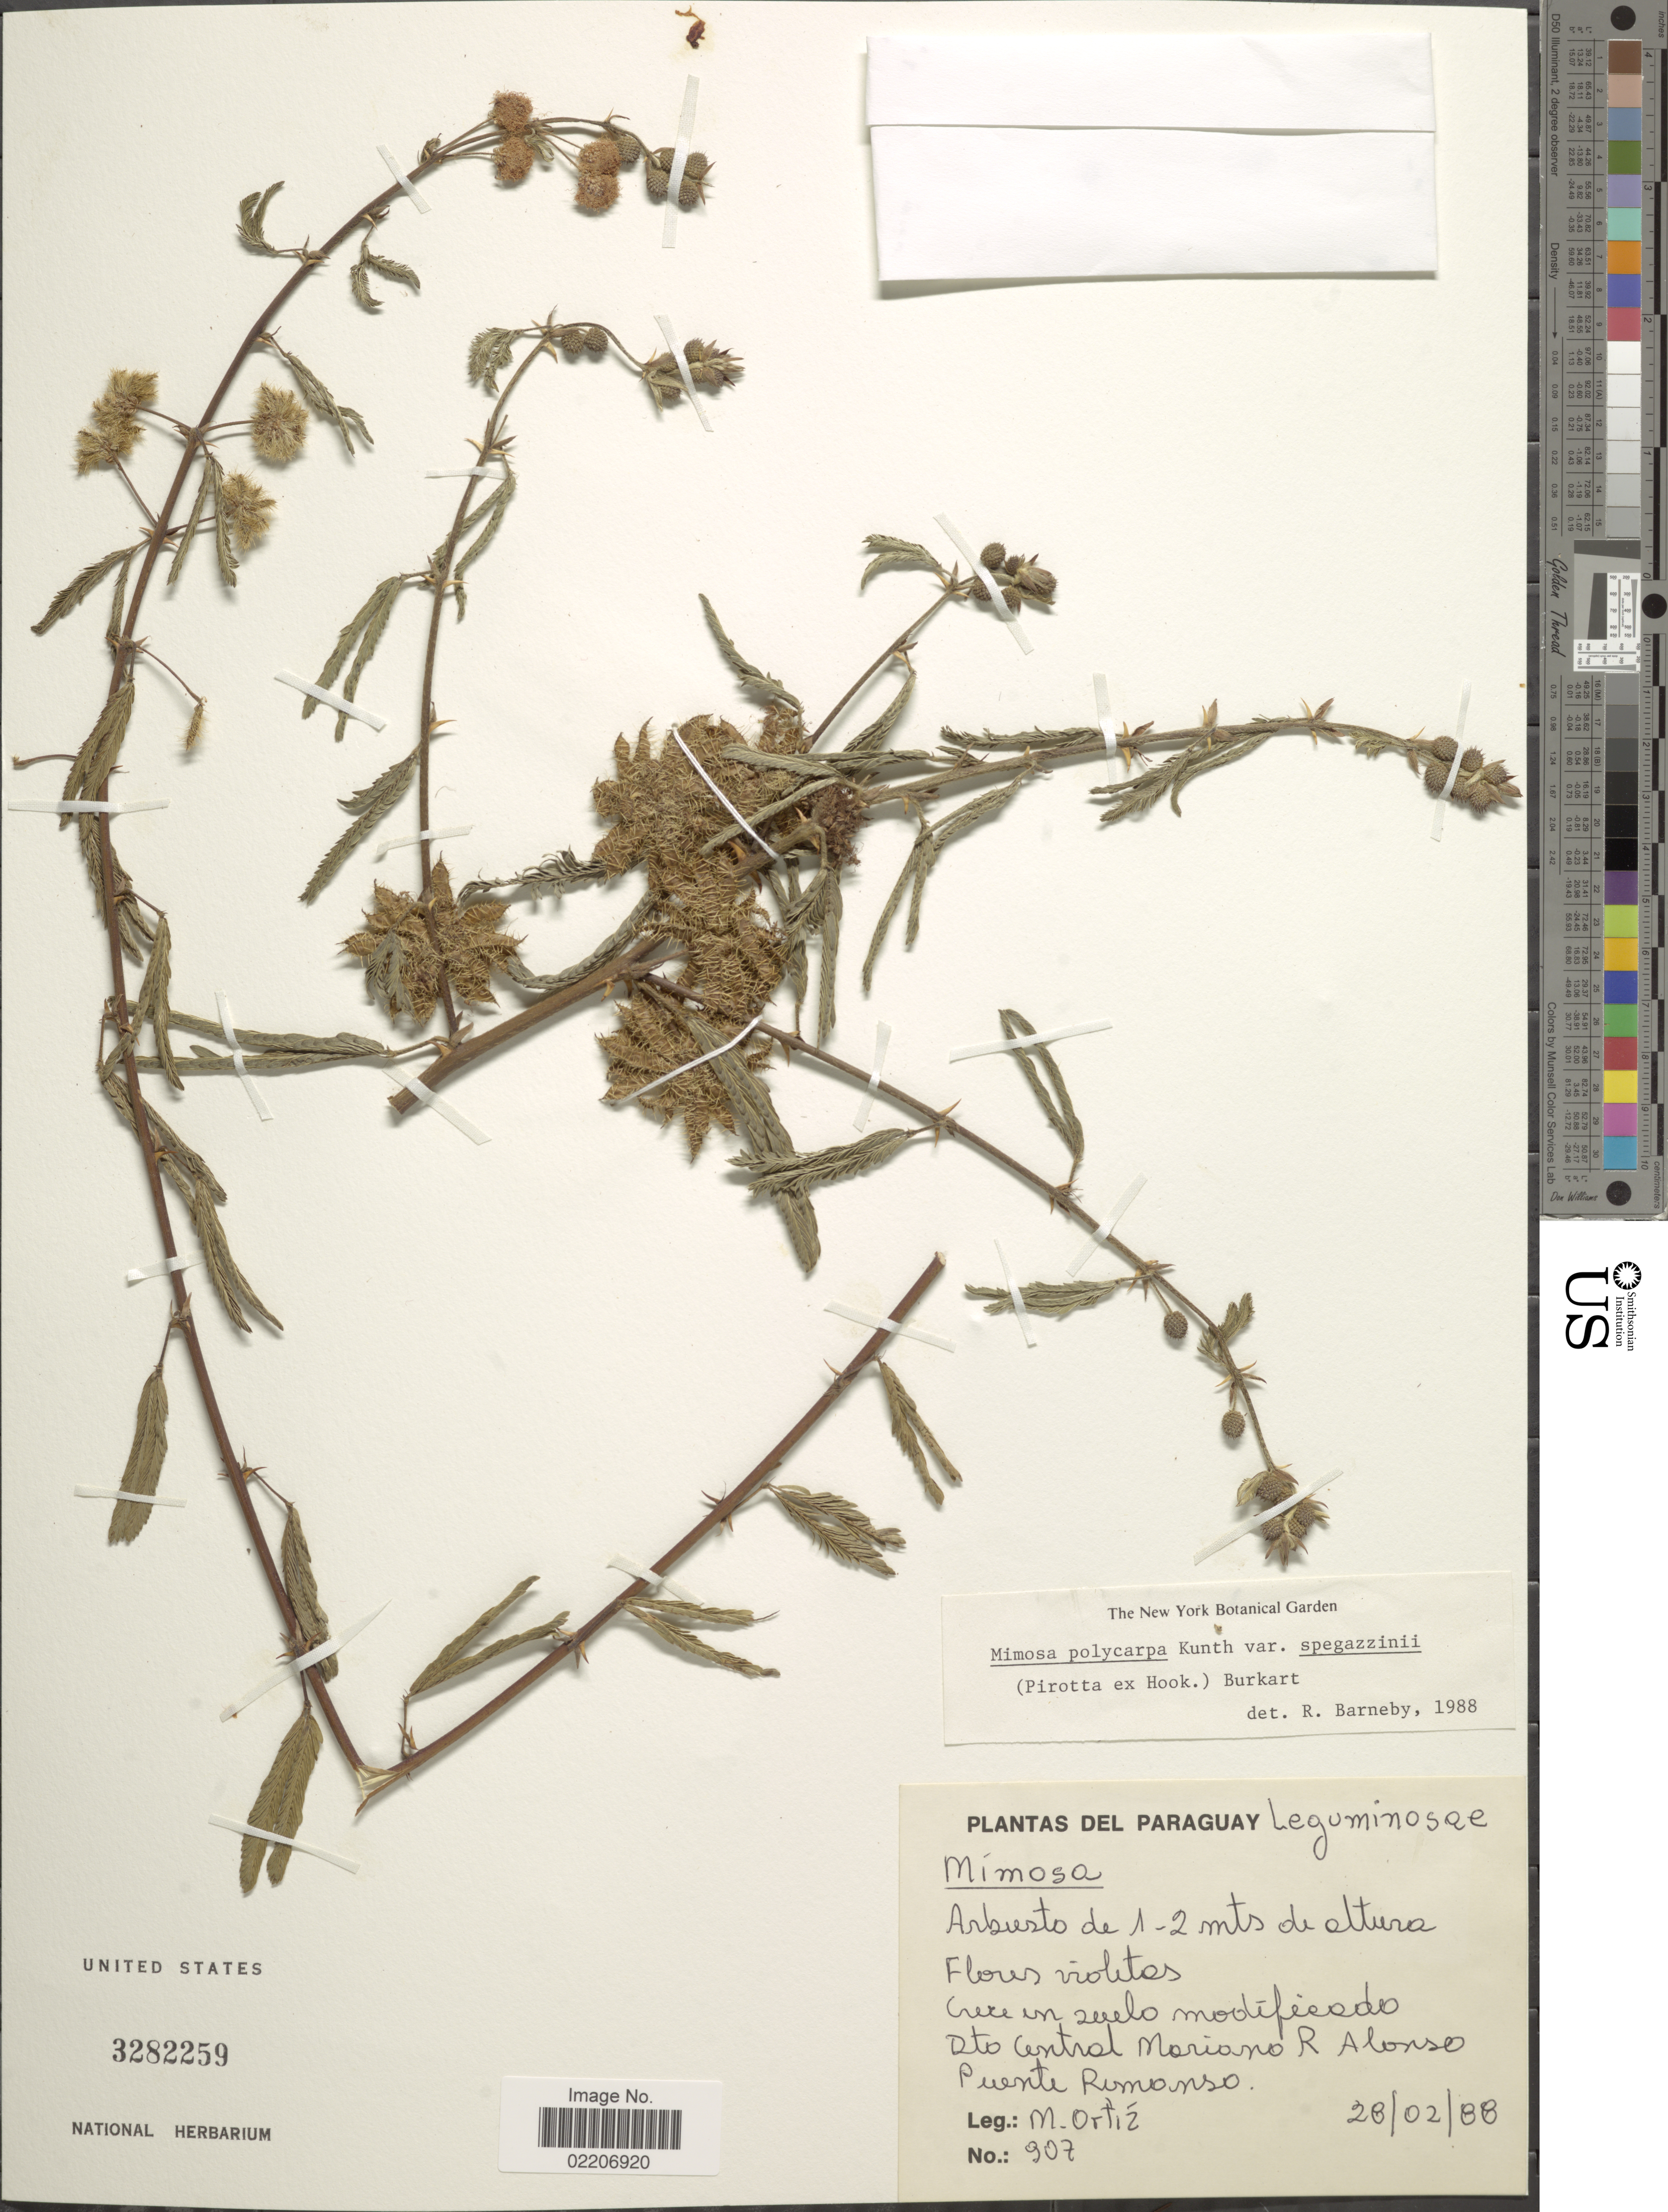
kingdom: Plantae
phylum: Tracheophyta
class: Magnoliopsida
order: Fabales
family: Fabaceae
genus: Mimosa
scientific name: Mimosa polycarpa var. spegazzinii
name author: (Pirotta) Burkart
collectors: M. Ortíz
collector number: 907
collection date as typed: Transcribed d/m/y: 28/2/88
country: Paraguay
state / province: Central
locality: Dto Central, Mariano R Alonso, Puente Remanso.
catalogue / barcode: US 3282259